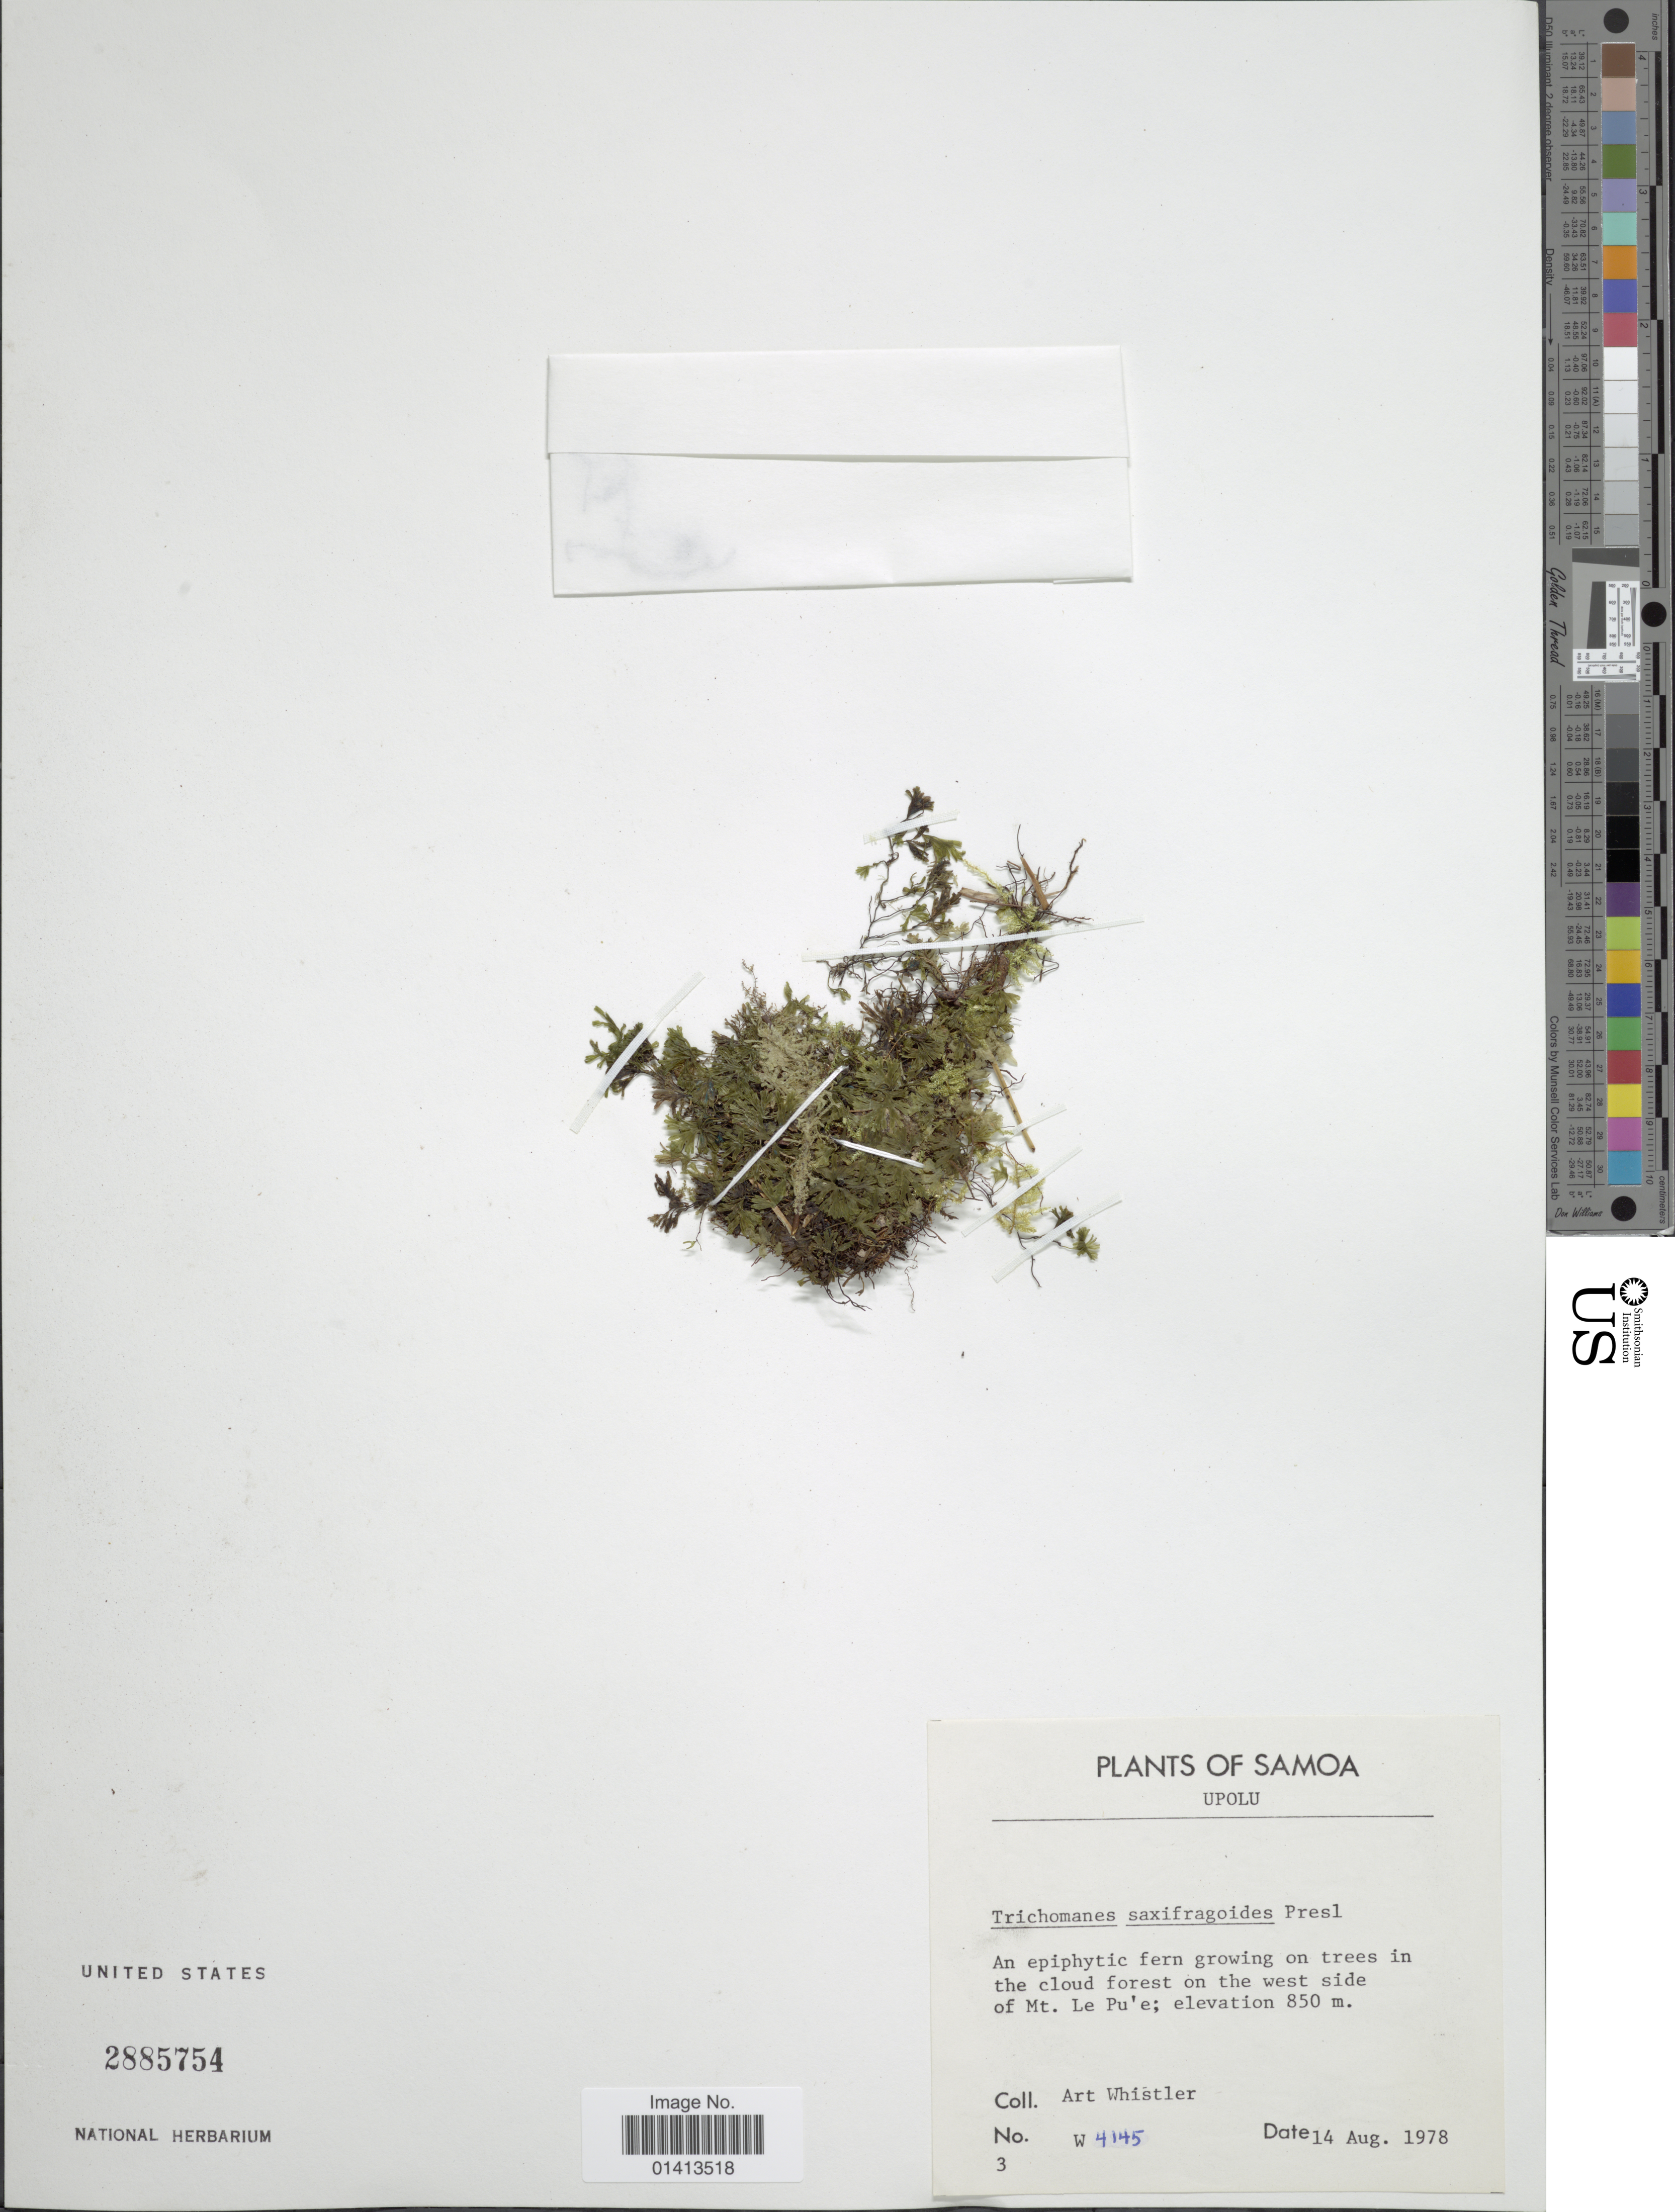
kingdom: Plantae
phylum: Tracheophyta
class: Polypodiopsida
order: Hymenophyllales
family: Hymenophyllaceae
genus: Crepidomanes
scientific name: Crepidomanes saxifragoides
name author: (C. Presl) P.S. Green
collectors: A. Whistler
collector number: W 4145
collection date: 1978-08-14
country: Samoa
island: Upolu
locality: in the cloud forest on the west side of Mt Le Pu'e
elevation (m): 850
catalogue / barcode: US 2885754